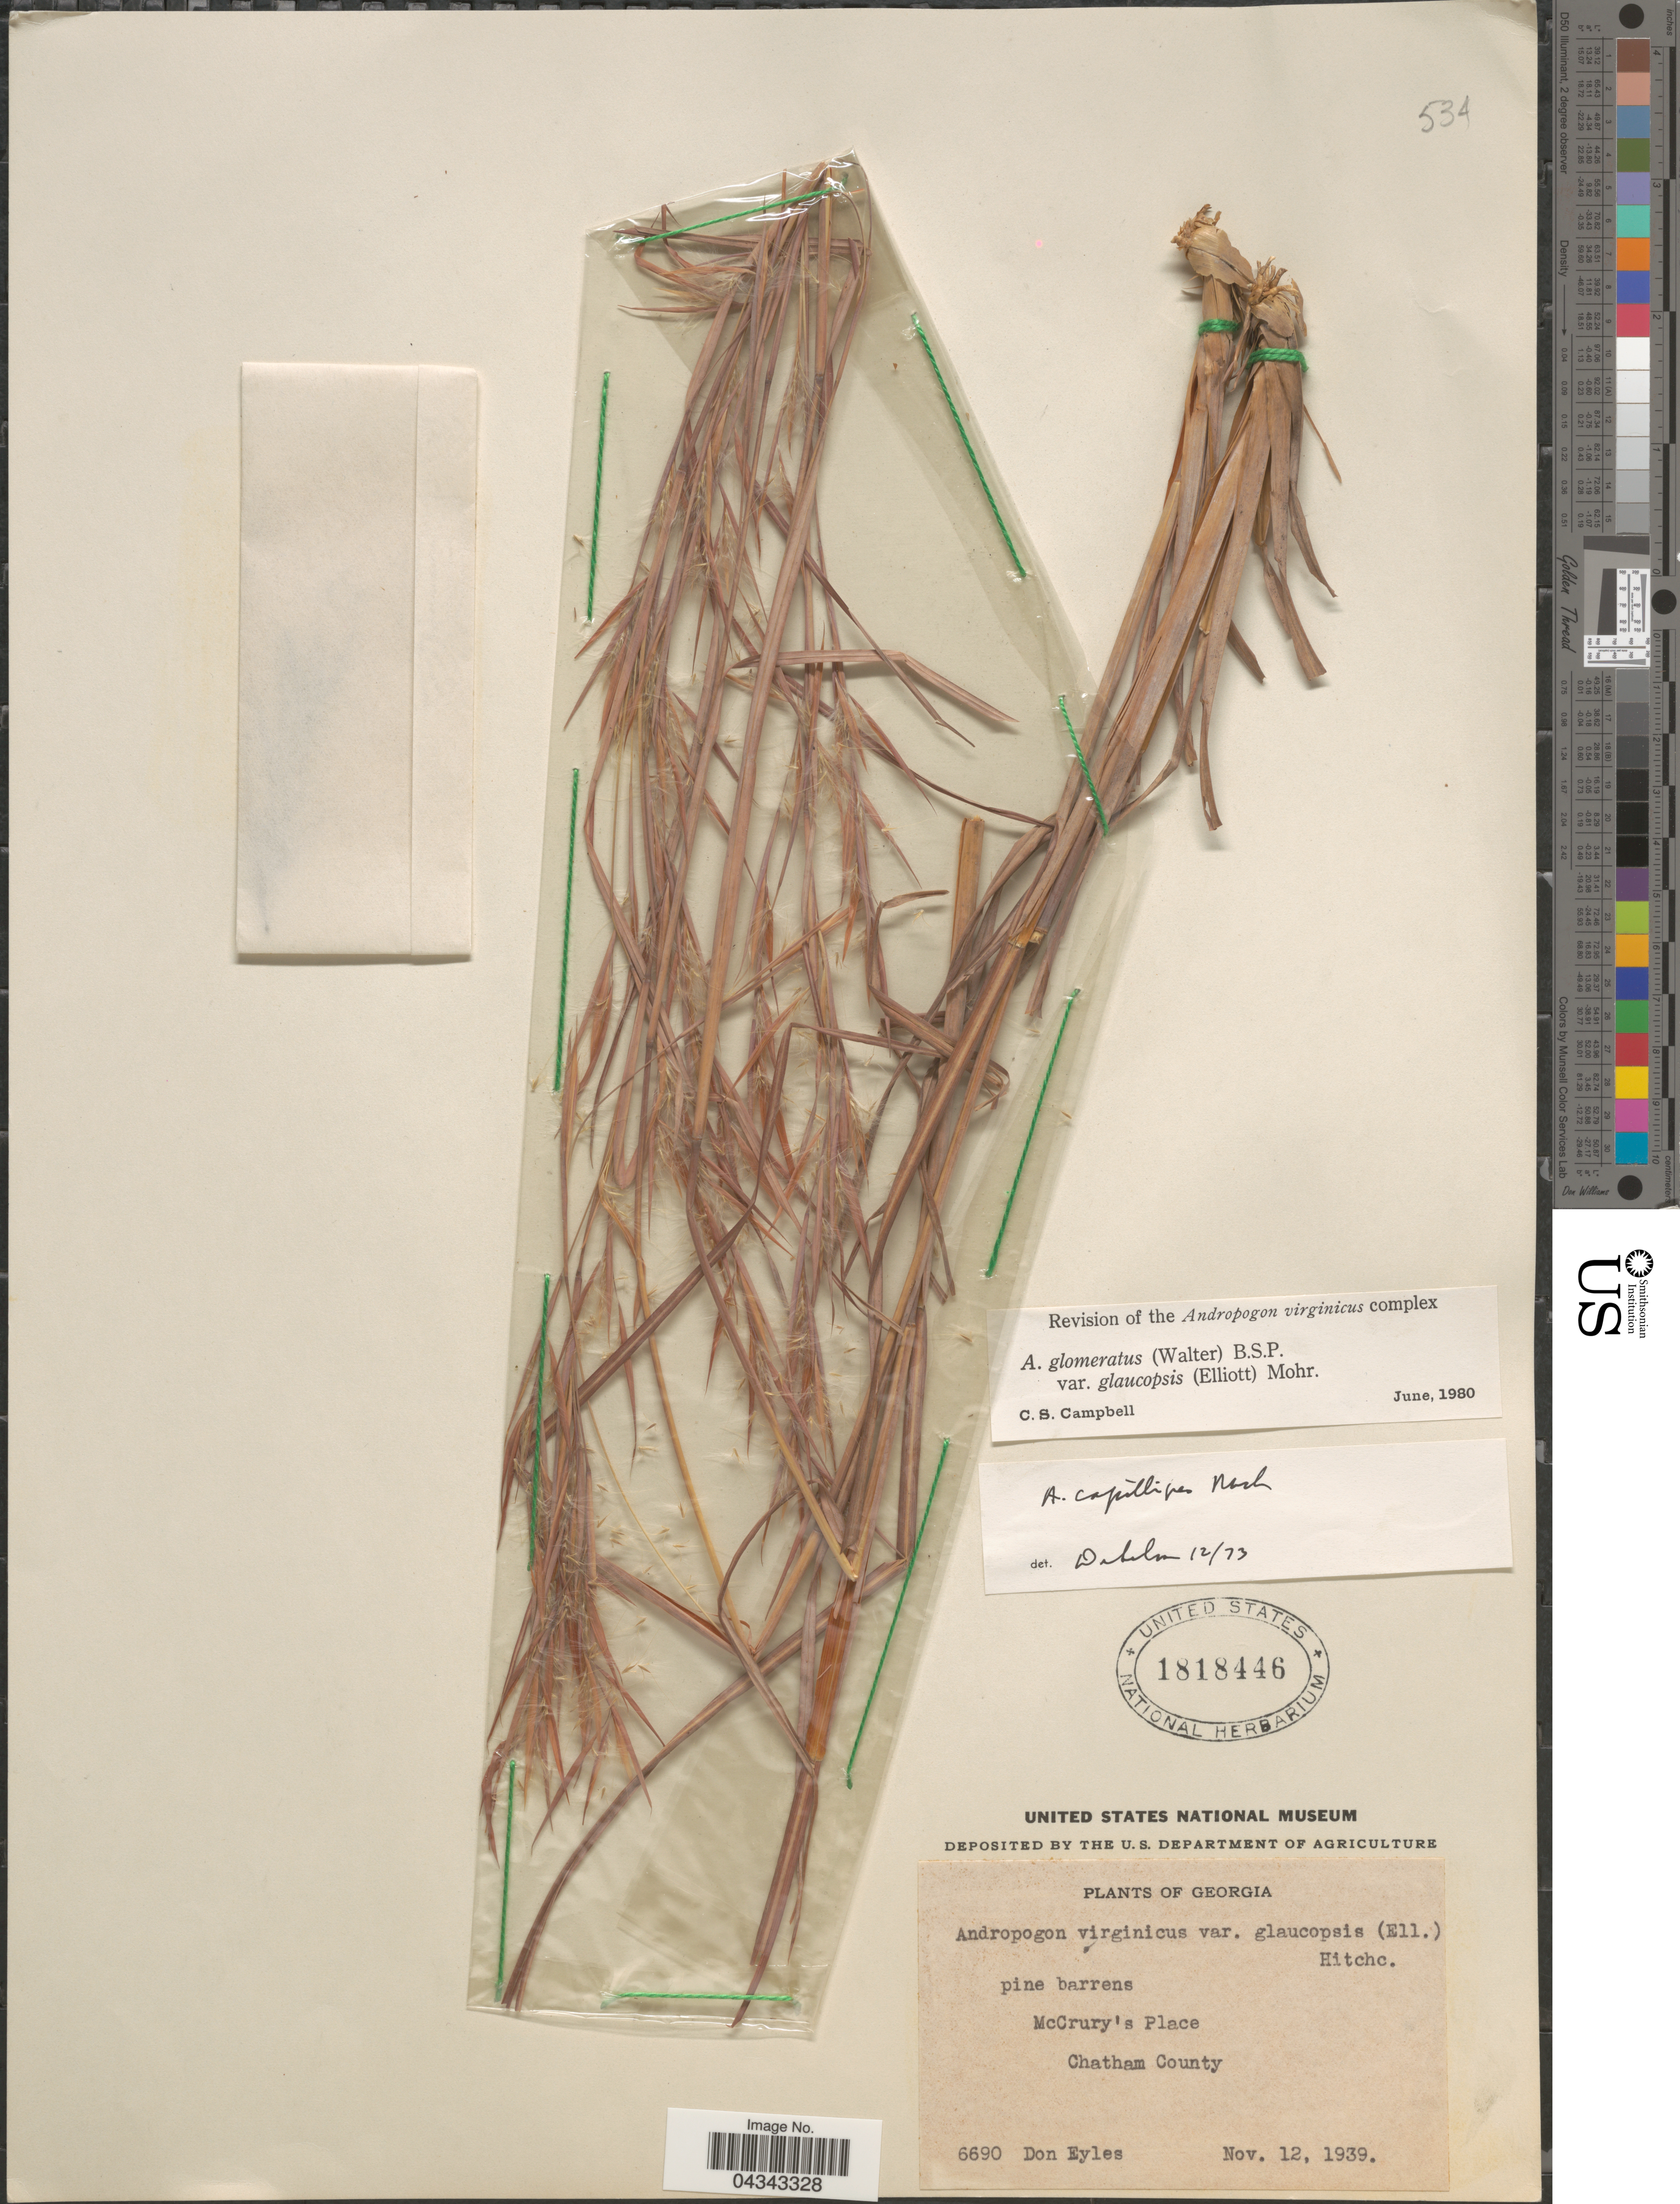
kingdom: Plantae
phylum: Tracheophyta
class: Liliopsida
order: Poales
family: Poaceae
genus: Andropogon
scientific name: Andropogon glomeratus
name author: (Walter) Britton, Stearns & Poggenb.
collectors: D. Eyles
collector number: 6690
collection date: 1939-11-12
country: United States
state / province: Georgia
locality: Pine barrens. McCrury's Place. Chatham County.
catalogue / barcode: US 1818446